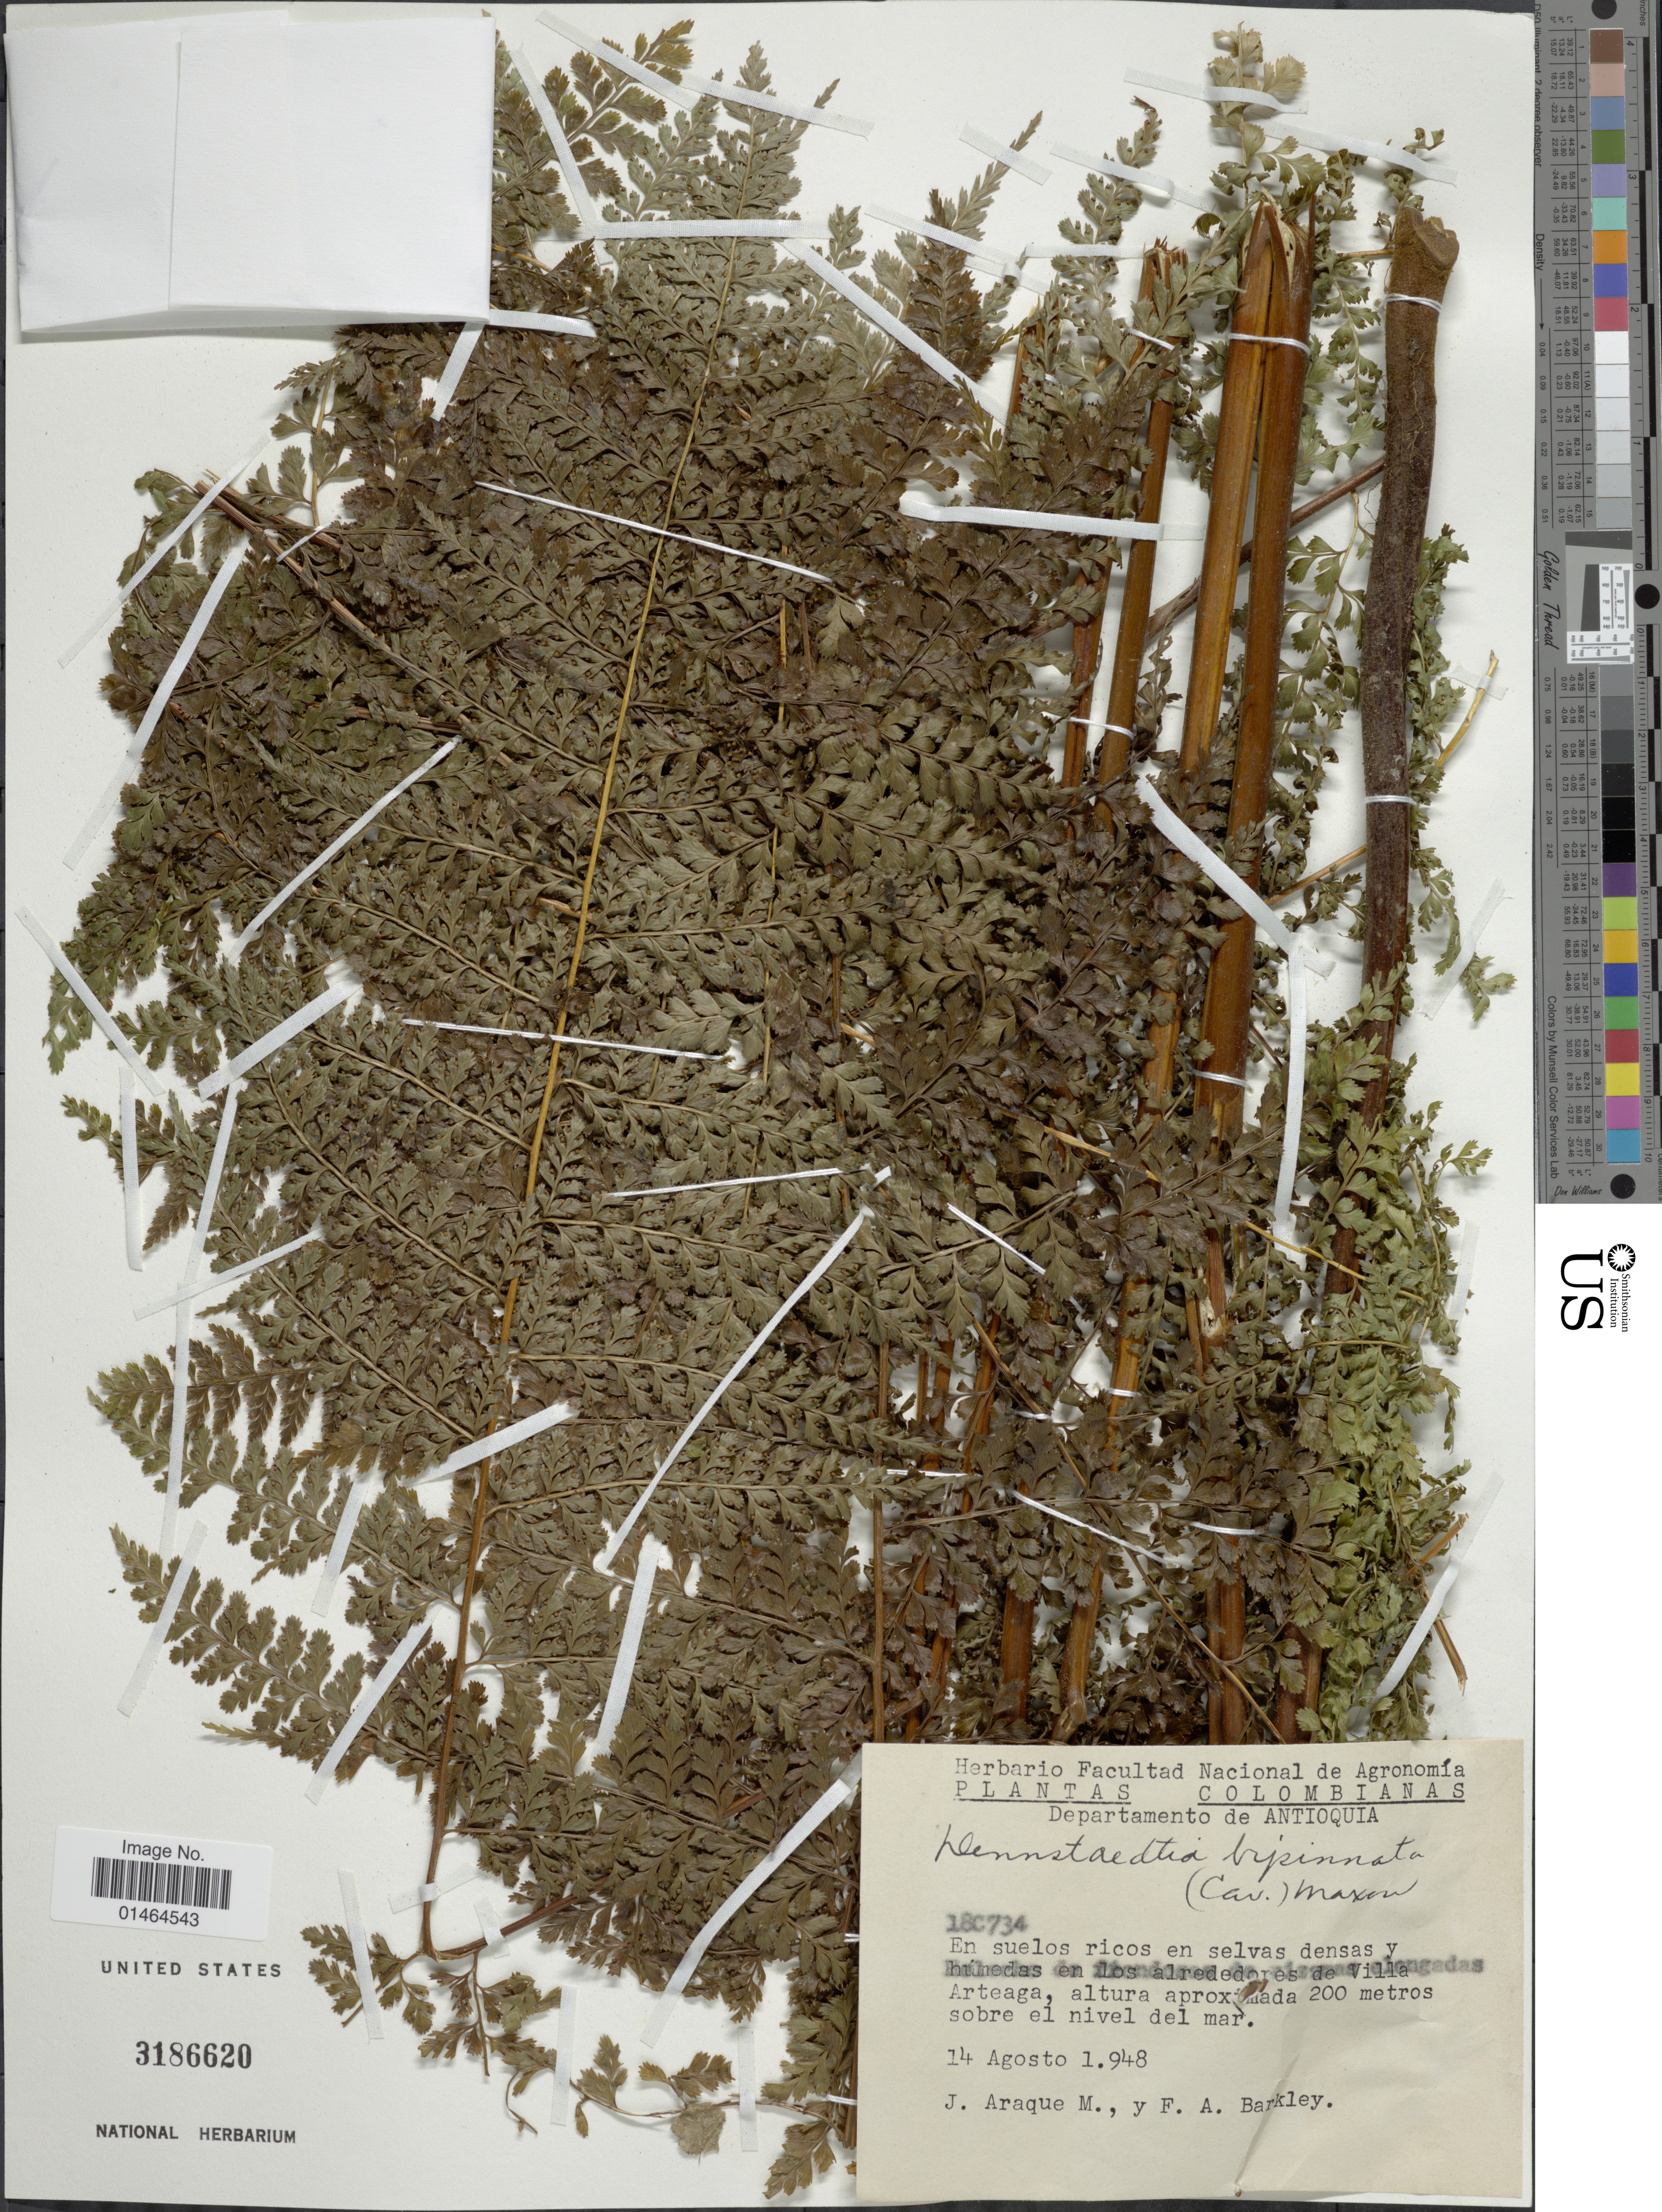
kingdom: Plantae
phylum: Tracheophyta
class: Polypodiopsida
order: Polypodiales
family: Dennstaedtiaceae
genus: Dennstaedtia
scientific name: Dennstaedtia bipinnata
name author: (Cav.) Maxon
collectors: J. Araque Molina & F. A. Barkley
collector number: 180734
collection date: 1948-08-14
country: Colombia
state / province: Antioquia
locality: En suelos ricos en selvas densas y húmedas en los alrededores de Villa Arteaga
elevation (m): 200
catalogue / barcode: US 3186620